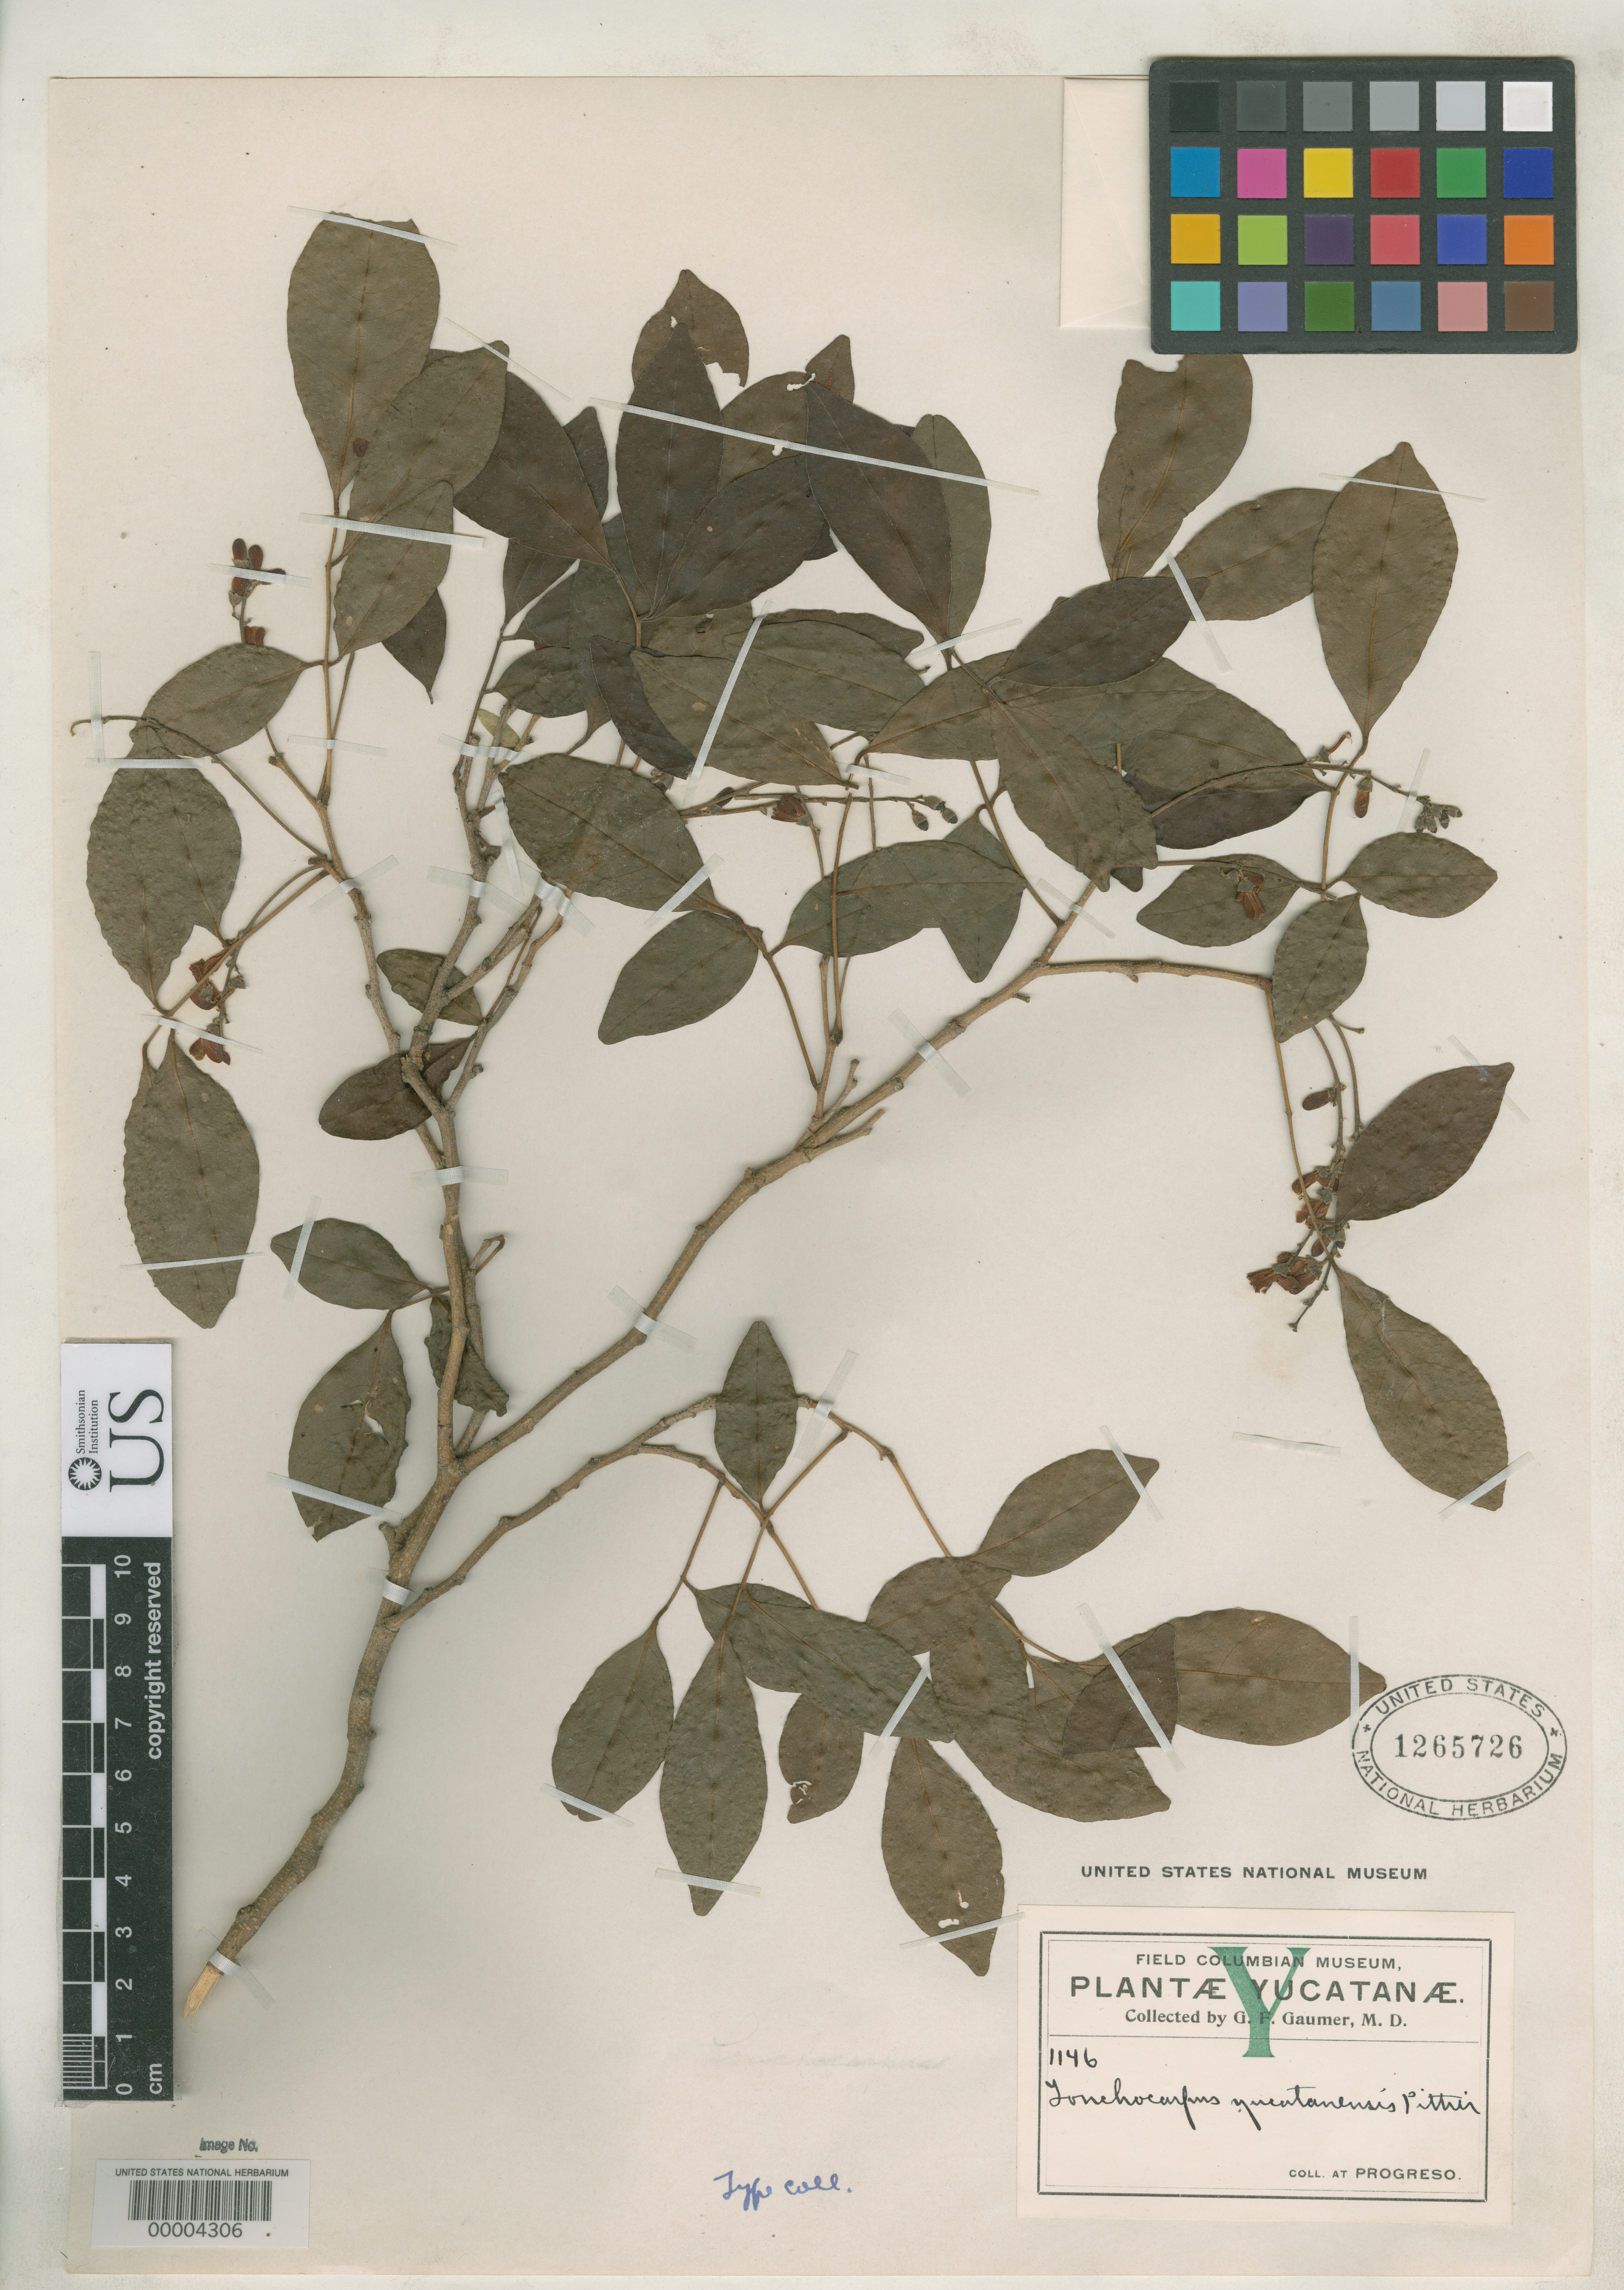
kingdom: Plantae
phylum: Tracheophyta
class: Magnoliopsida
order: Fabales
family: Fabaceae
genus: Lonchocarpus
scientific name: Lonchocarpus yucatanensis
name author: Pittier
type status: Isotype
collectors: G. F. Gaumer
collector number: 1146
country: Mexico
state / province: Yucatán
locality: Progreso.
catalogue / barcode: US 1265726